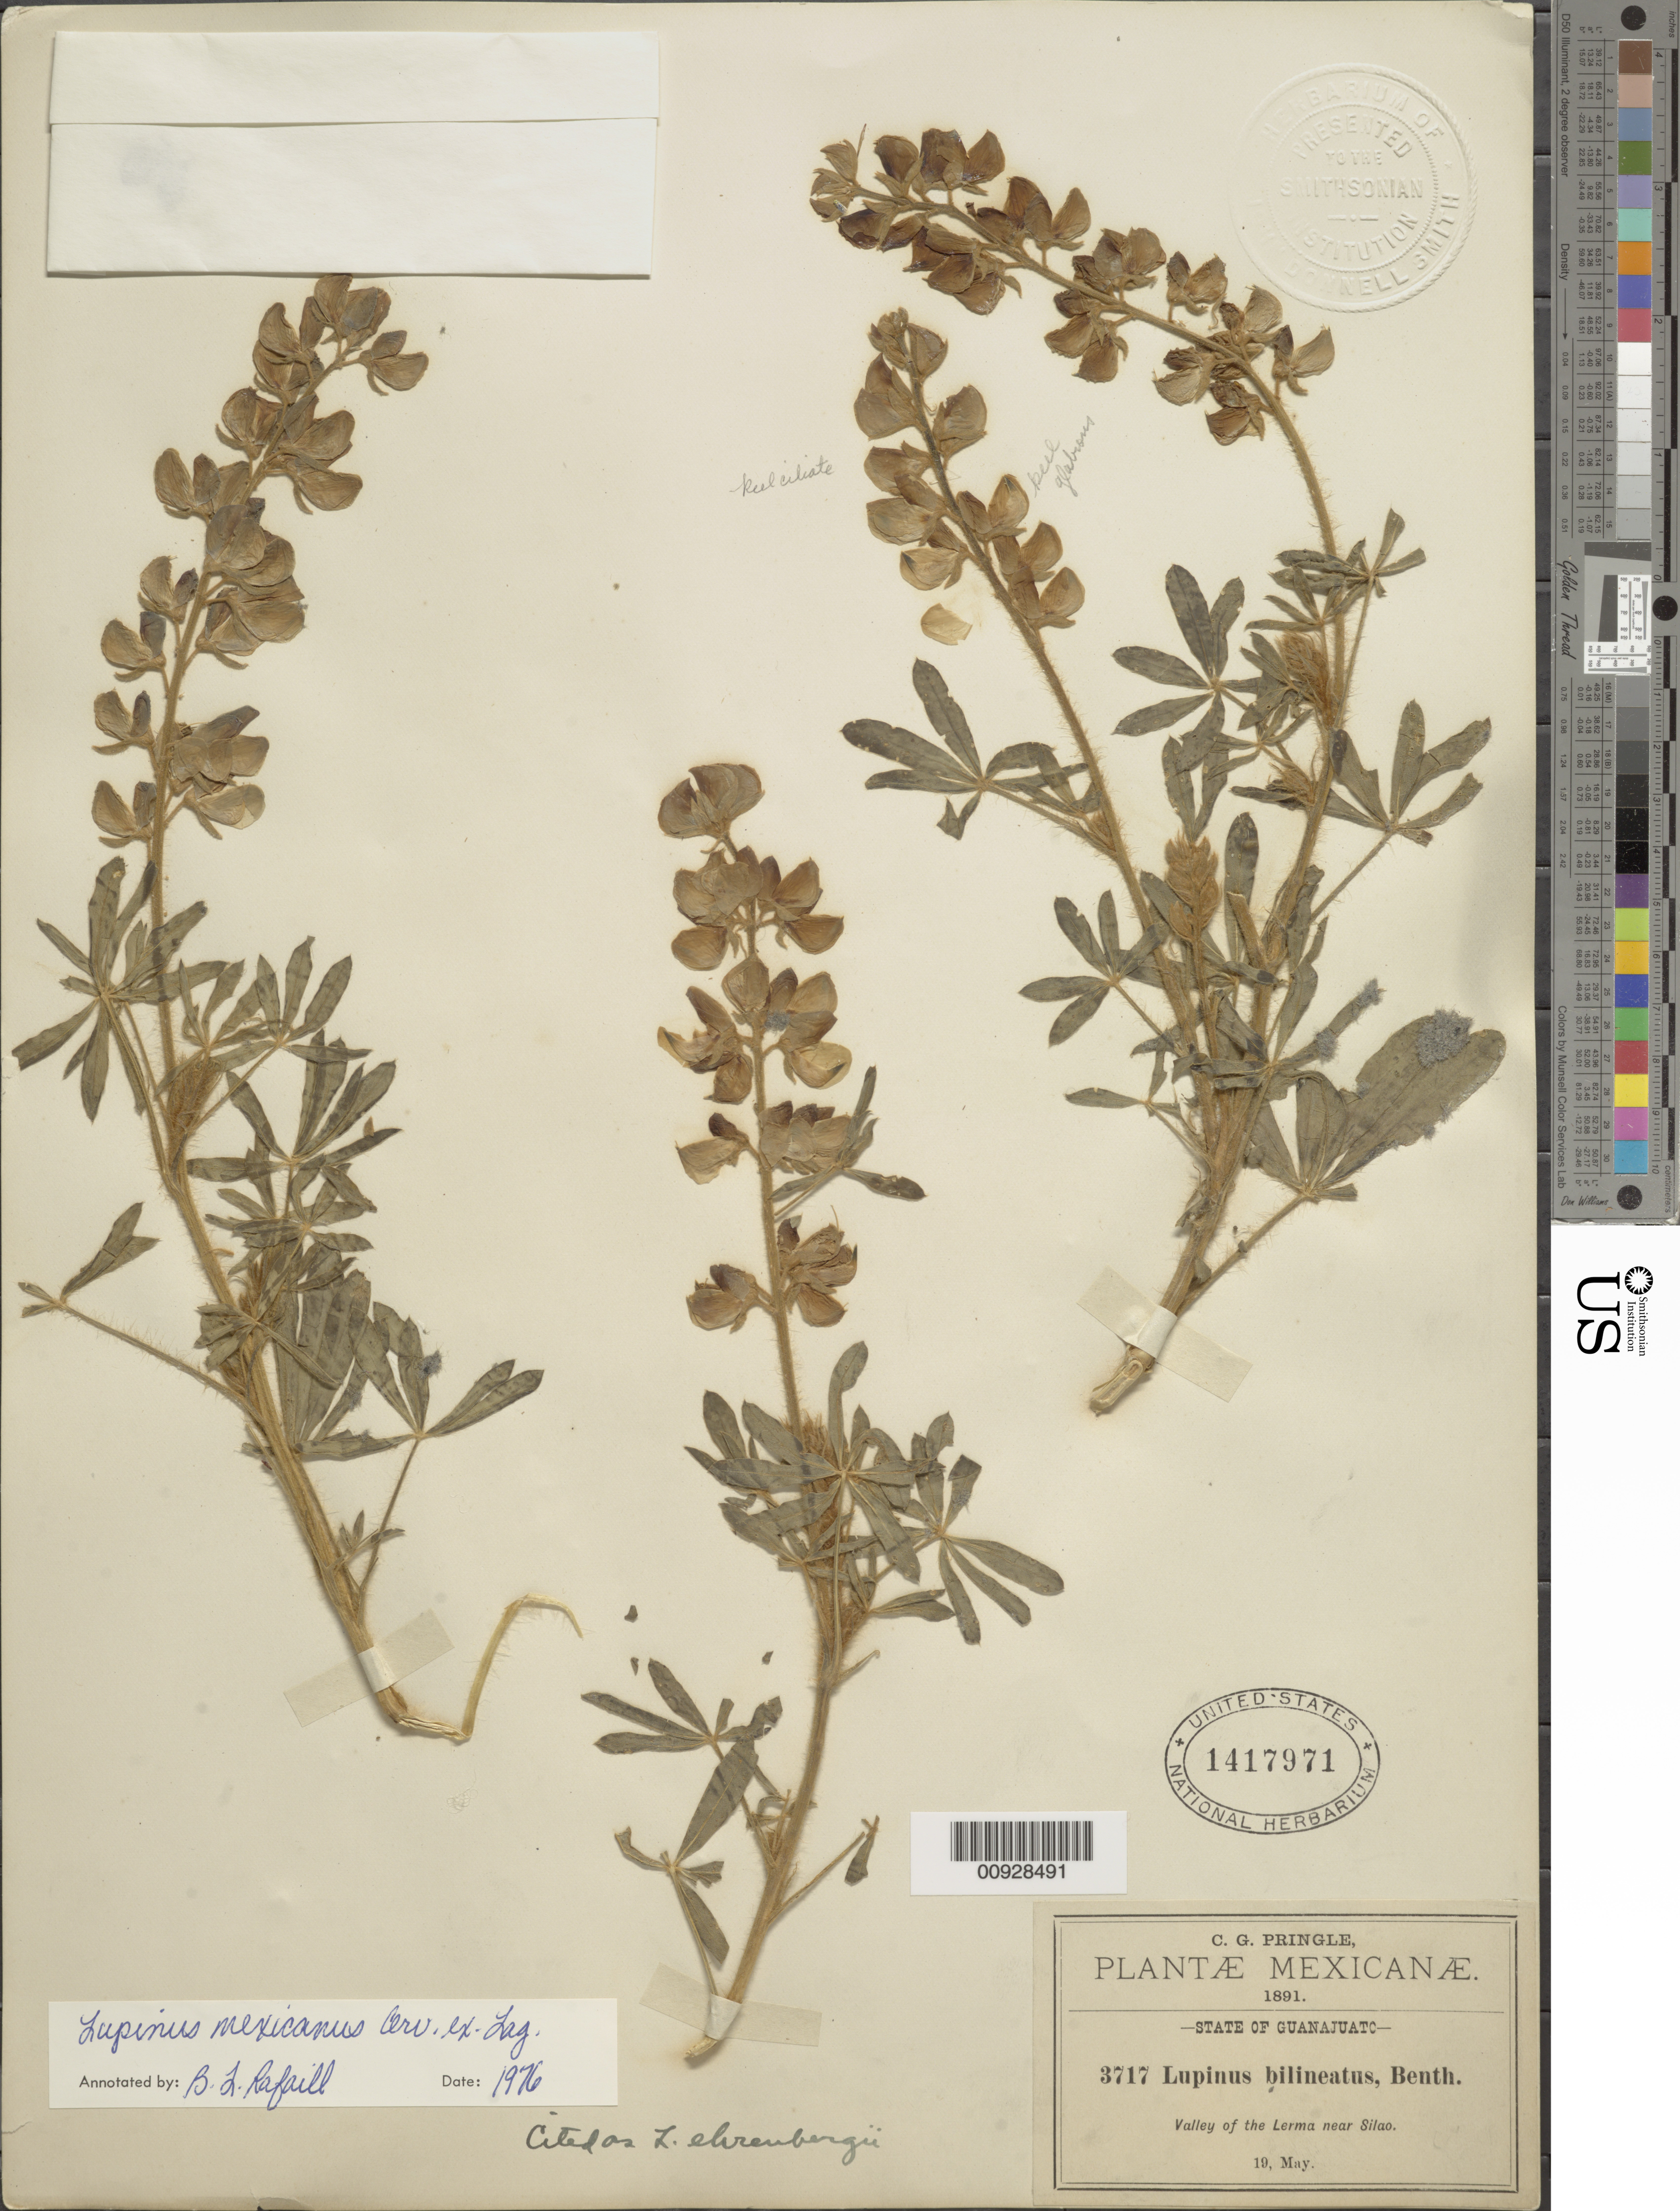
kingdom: Plantae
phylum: Tracheophyta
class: Magnoliopsida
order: Fabales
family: Fabaceae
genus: Lupinus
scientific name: Lupinus mexicanus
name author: Cerv. ex Lag.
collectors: C. G. Pringle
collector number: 3717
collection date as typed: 19 May 1891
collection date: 1891-05-19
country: Mexico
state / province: Guanajuato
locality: Valley of the Lerma near Silao, State of Guanajuato.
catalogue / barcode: US 1417971